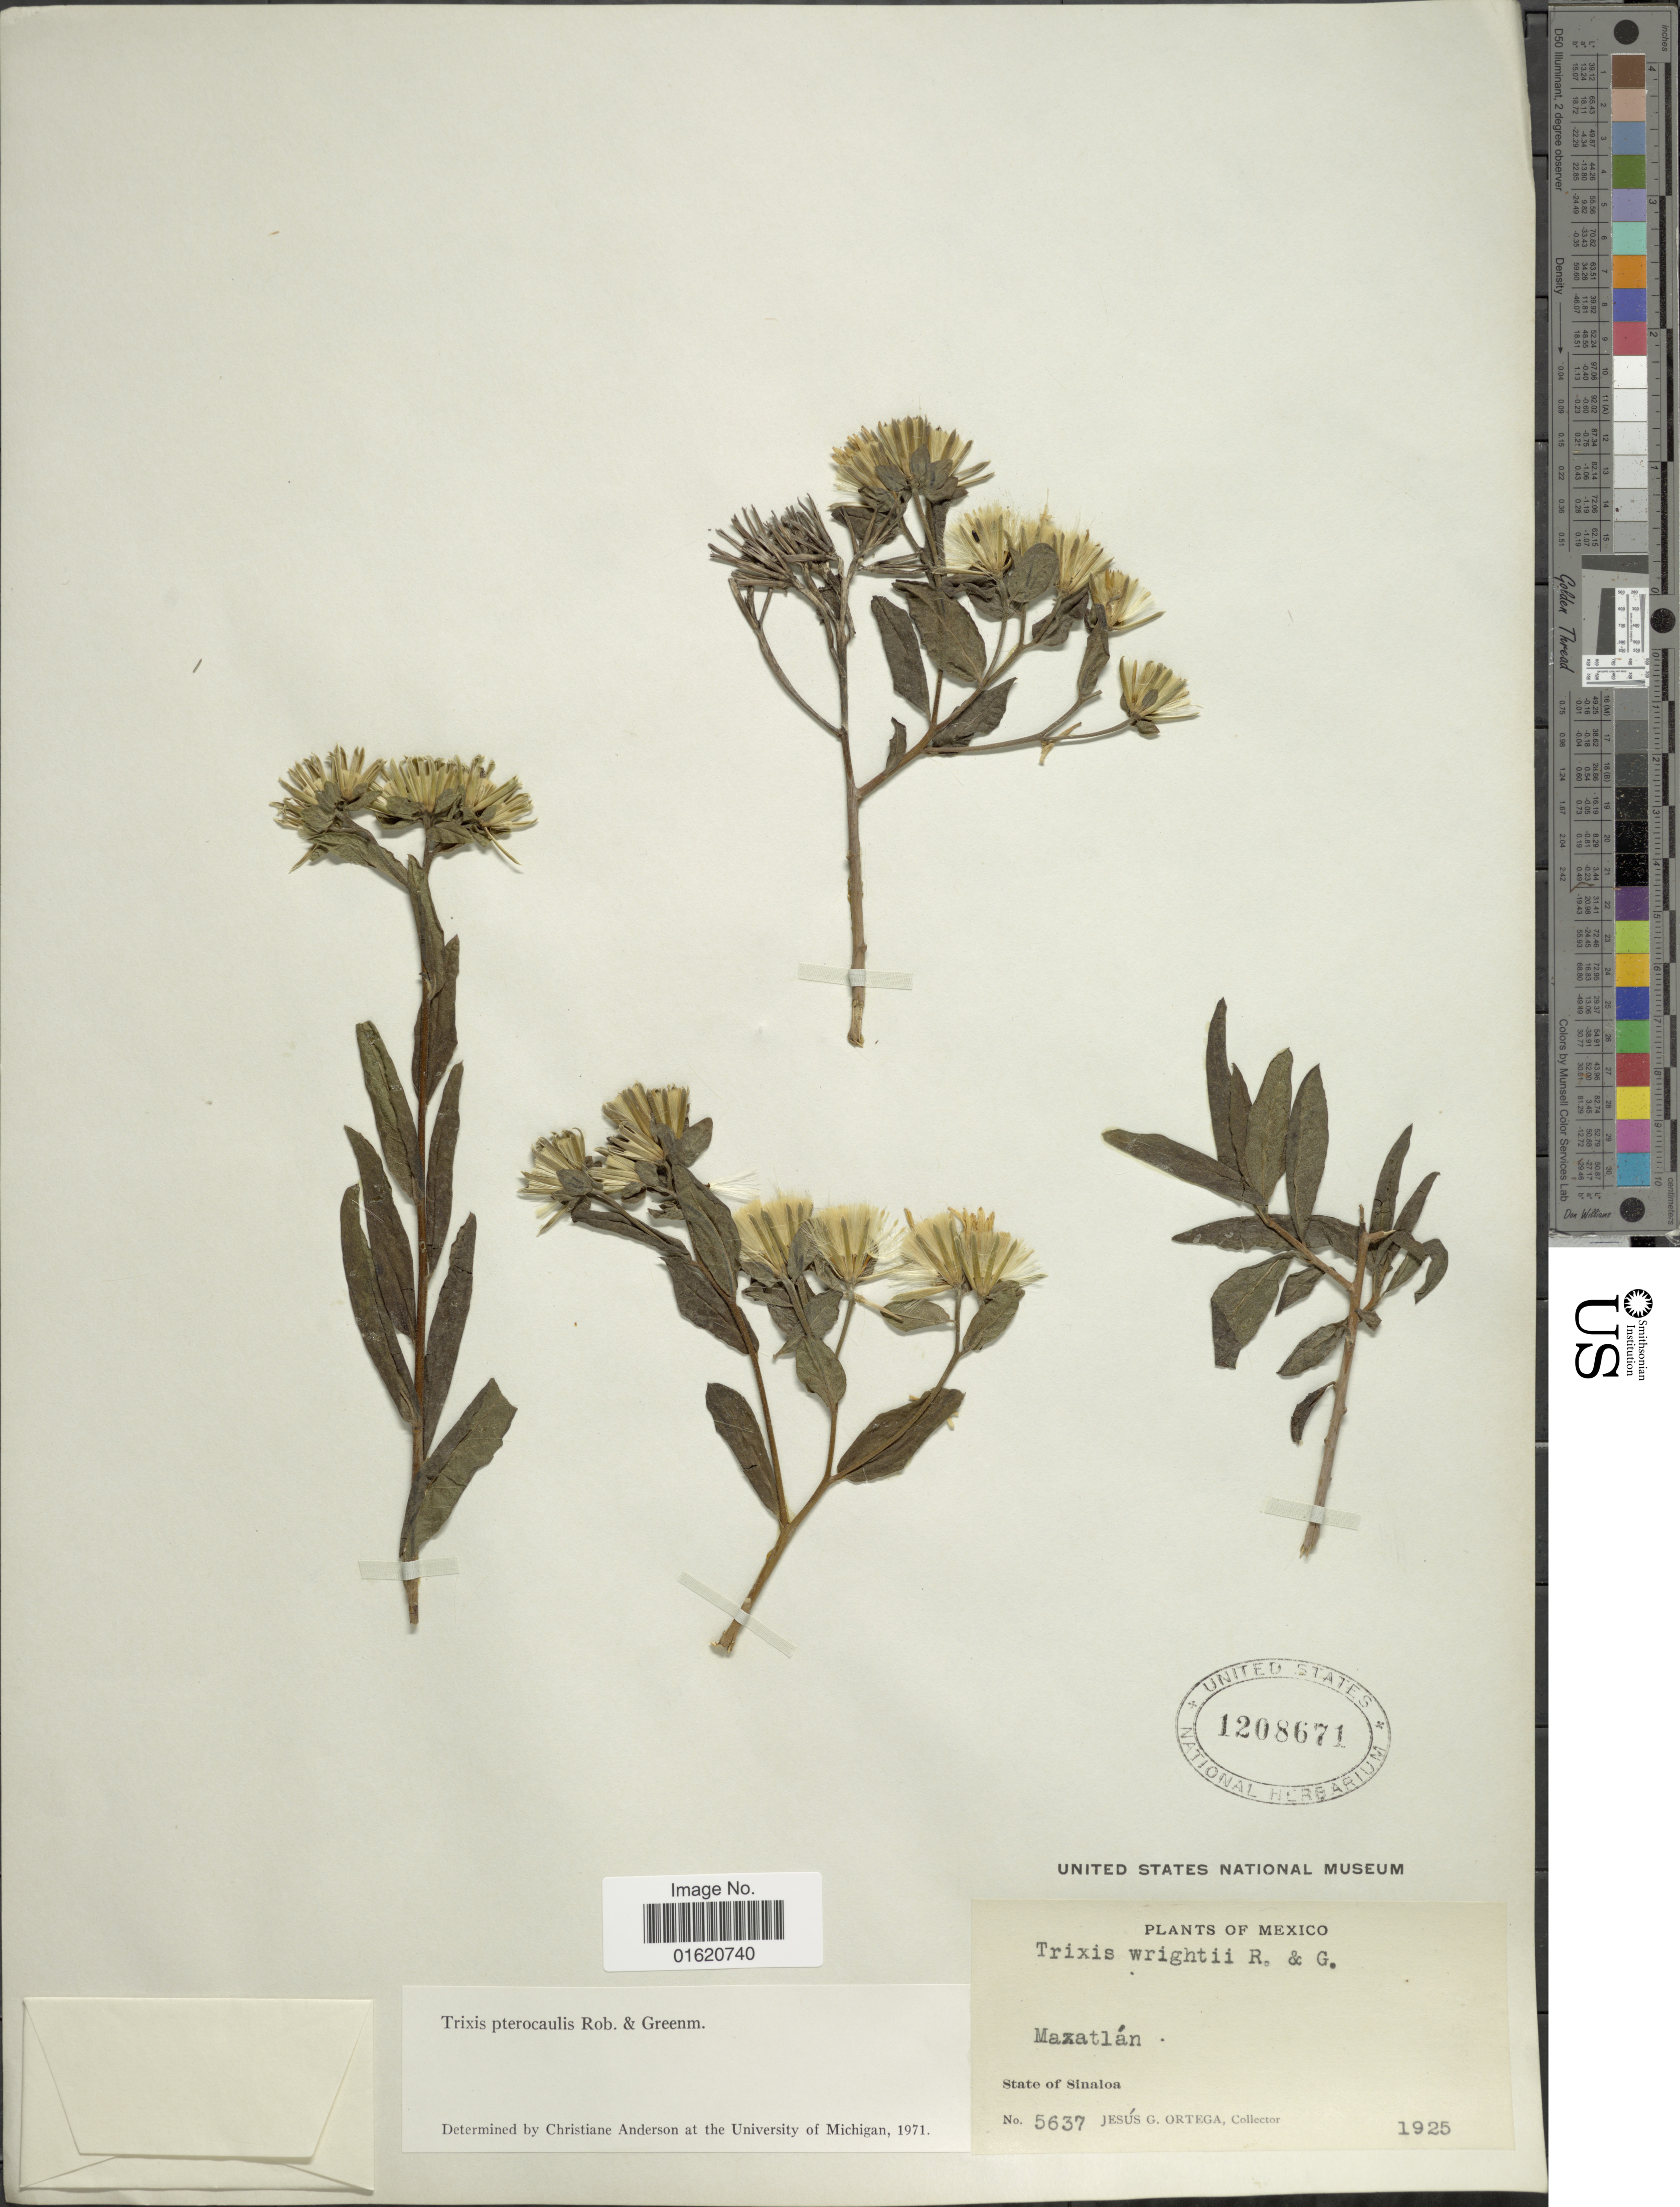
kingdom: Plantae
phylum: Tracheophyta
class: Magnoliopsida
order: Asterales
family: Asteraceae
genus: Trixis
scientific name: Trixis pterocaulis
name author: B.L. Rob. & Greenm.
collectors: J. Ortega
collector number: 5637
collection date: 1925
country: Mexico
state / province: Sinaloa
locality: Mazatlán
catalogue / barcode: US 1208671